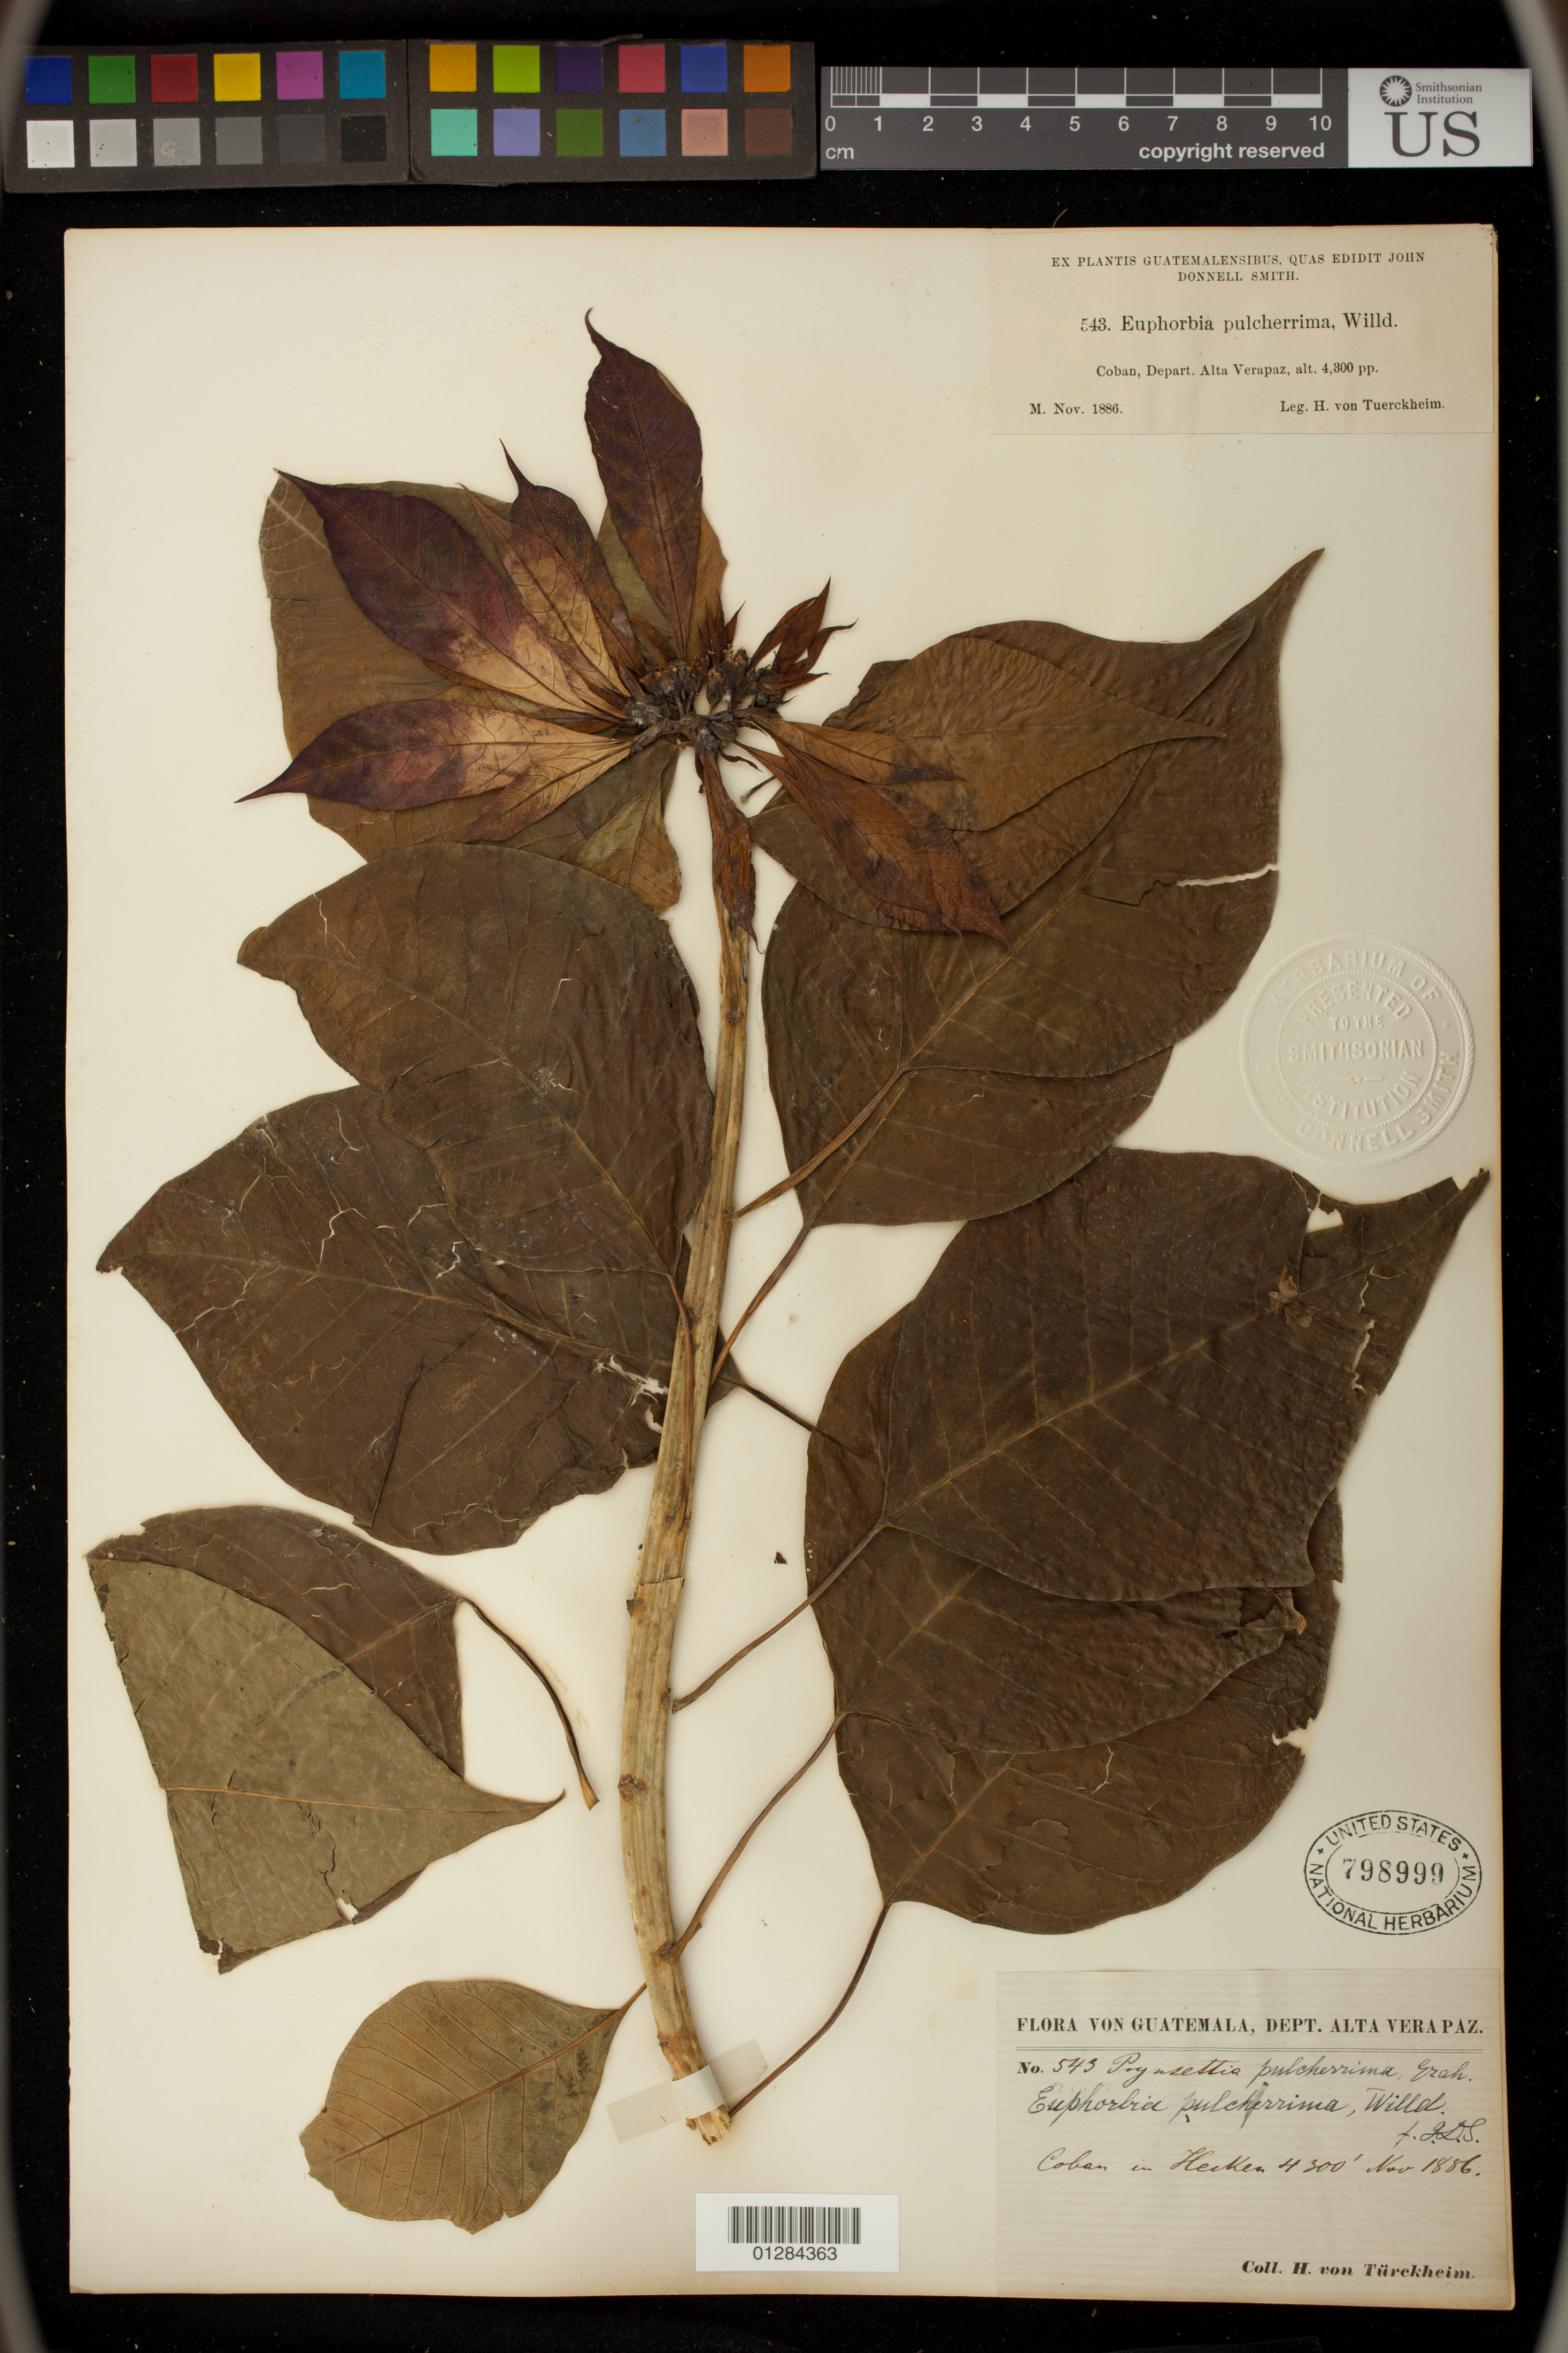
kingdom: Plantae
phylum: Tracheophyta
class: Magnoliopsida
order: Malpighiales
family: Euphorbiaceae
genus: Euphorbia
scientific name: Euphorbia pulcherrima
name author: Willd. ex Klotzsch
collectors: H. von Türckheim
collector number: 543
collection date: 1886-11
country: Guatemala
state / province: Alta Verapaz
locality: Coban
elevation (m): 1311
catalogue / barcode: US 798999